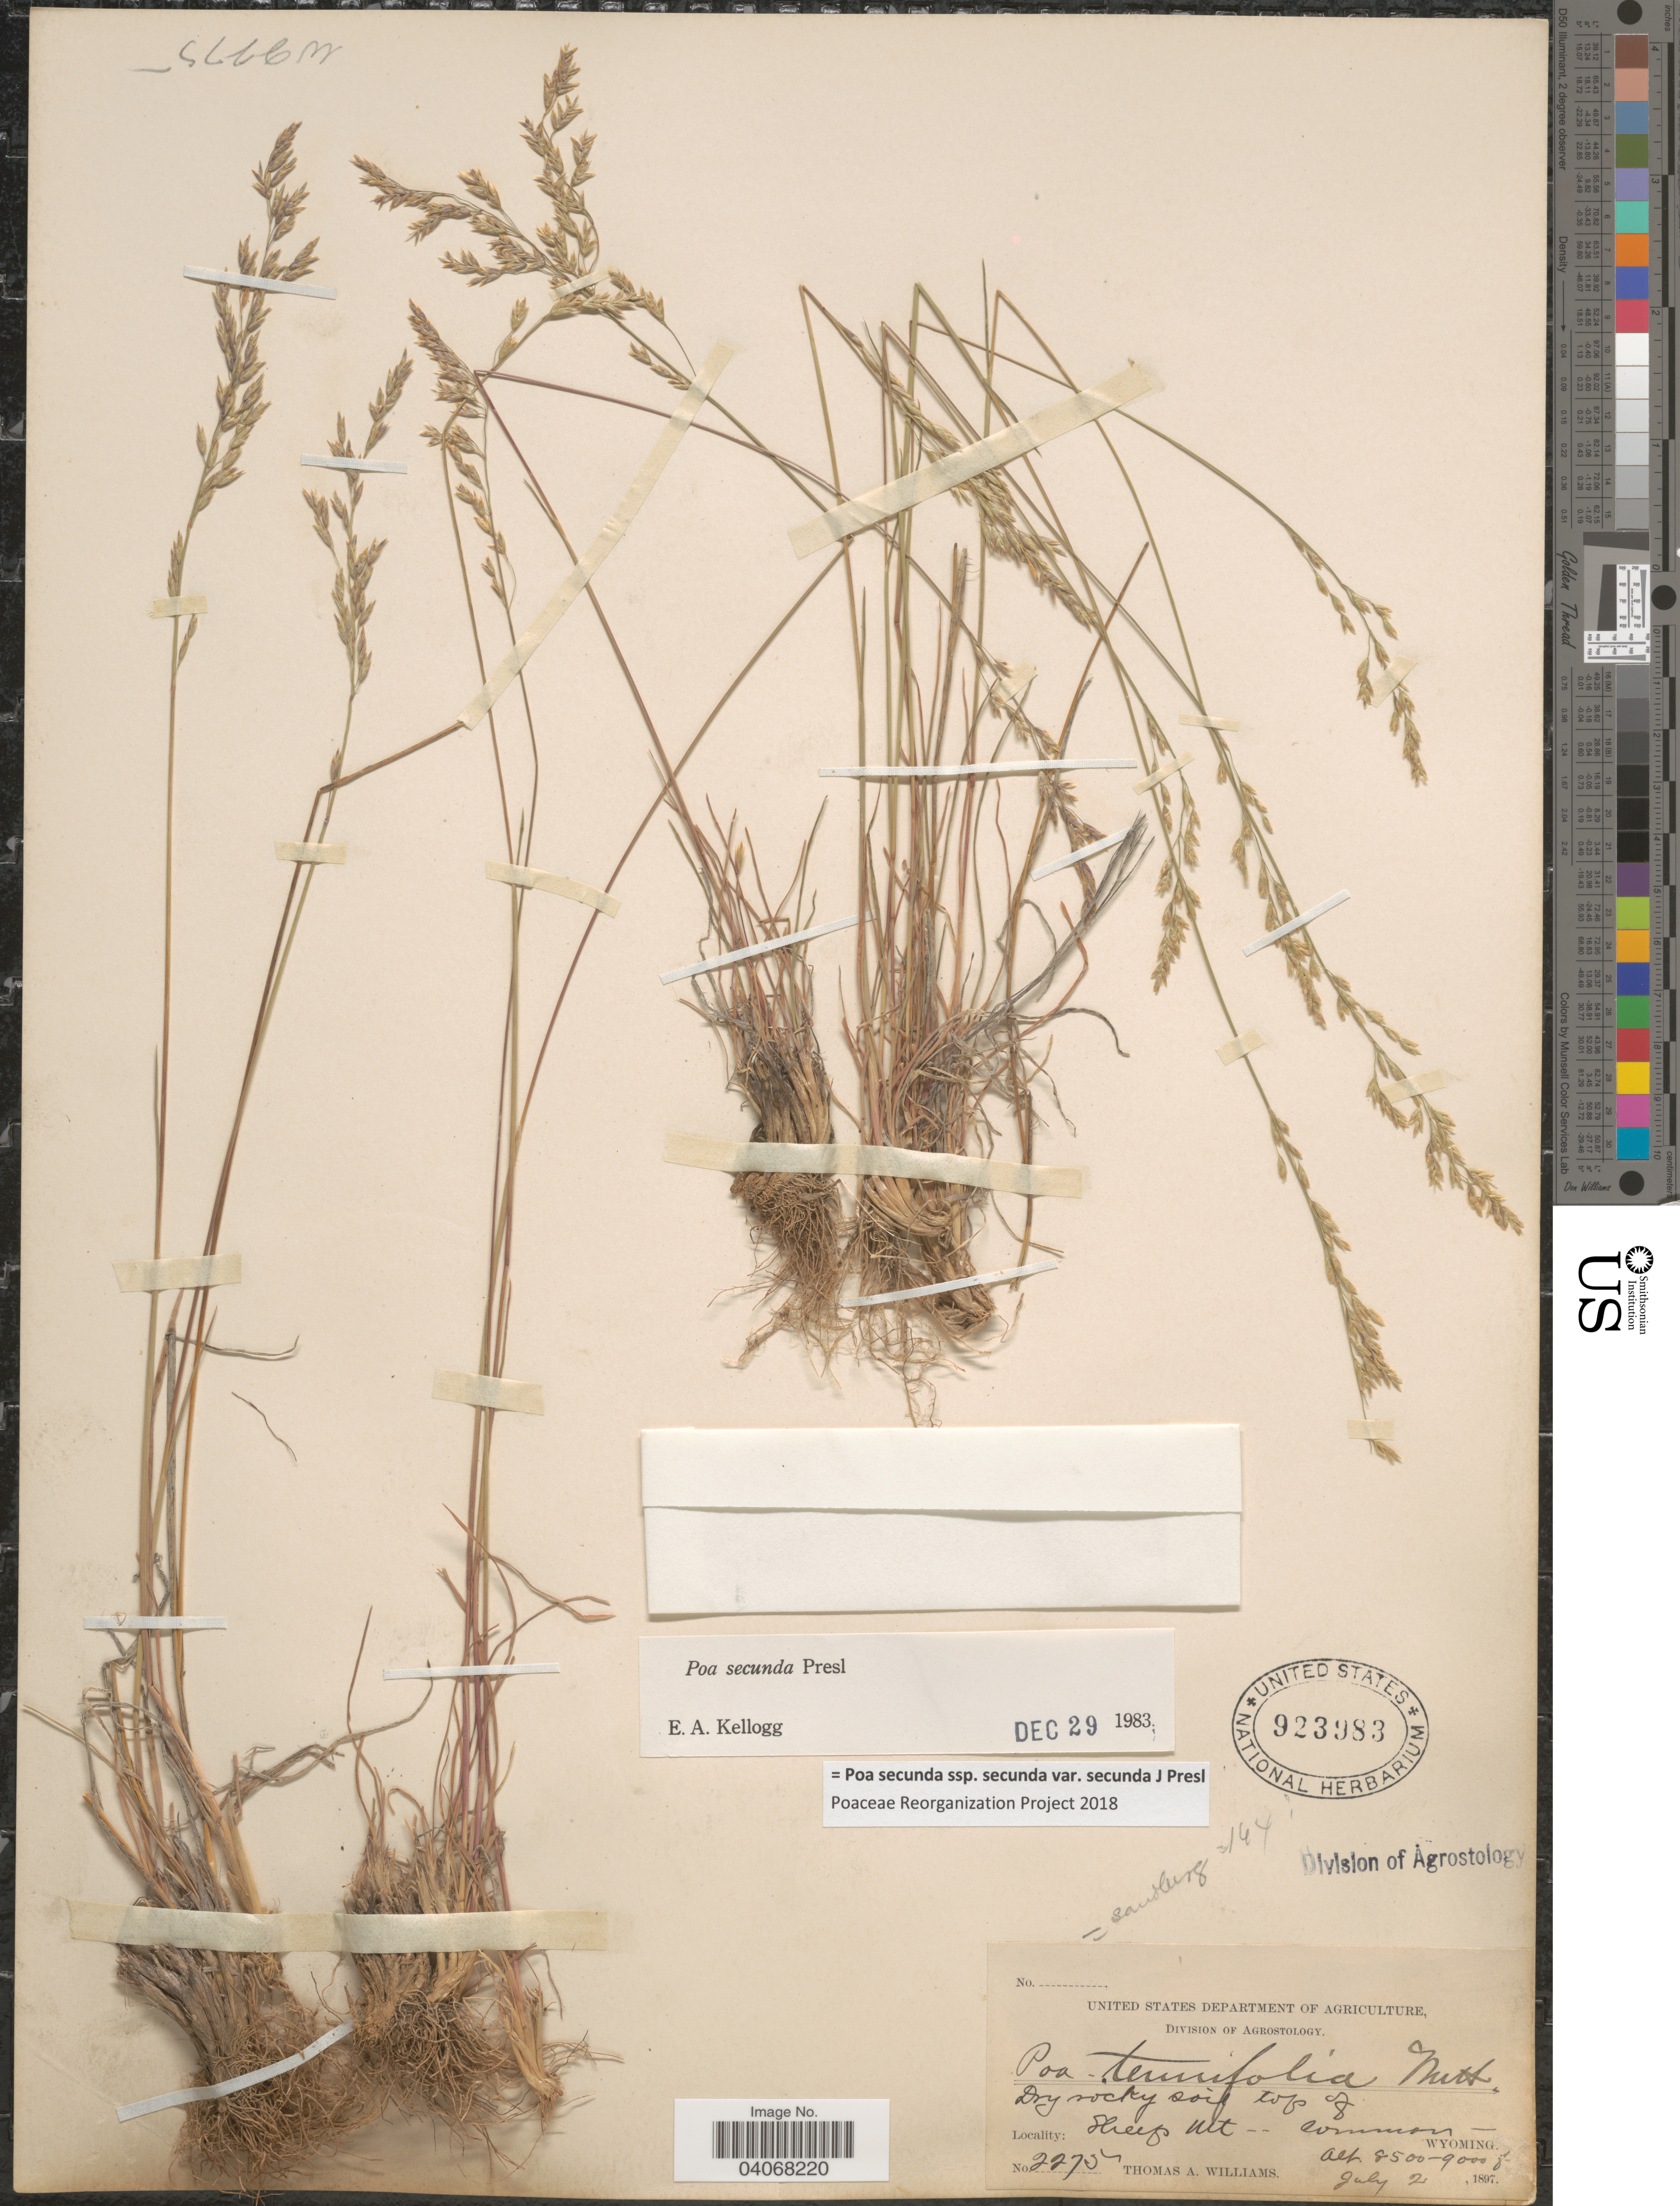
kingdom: Plantae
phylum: Tracheophyta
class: Liliopsida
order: Poales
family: Poaceae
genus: Poa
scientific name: Poa secunda subsp. secunda var. secunda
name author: J. Presl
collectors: T. A. Williams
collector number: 2275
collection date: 1897-07-02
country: United States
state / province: Wyoming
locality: Dry rocky soil top of Sheep Mt.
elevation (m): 2591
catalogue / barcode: US 923983